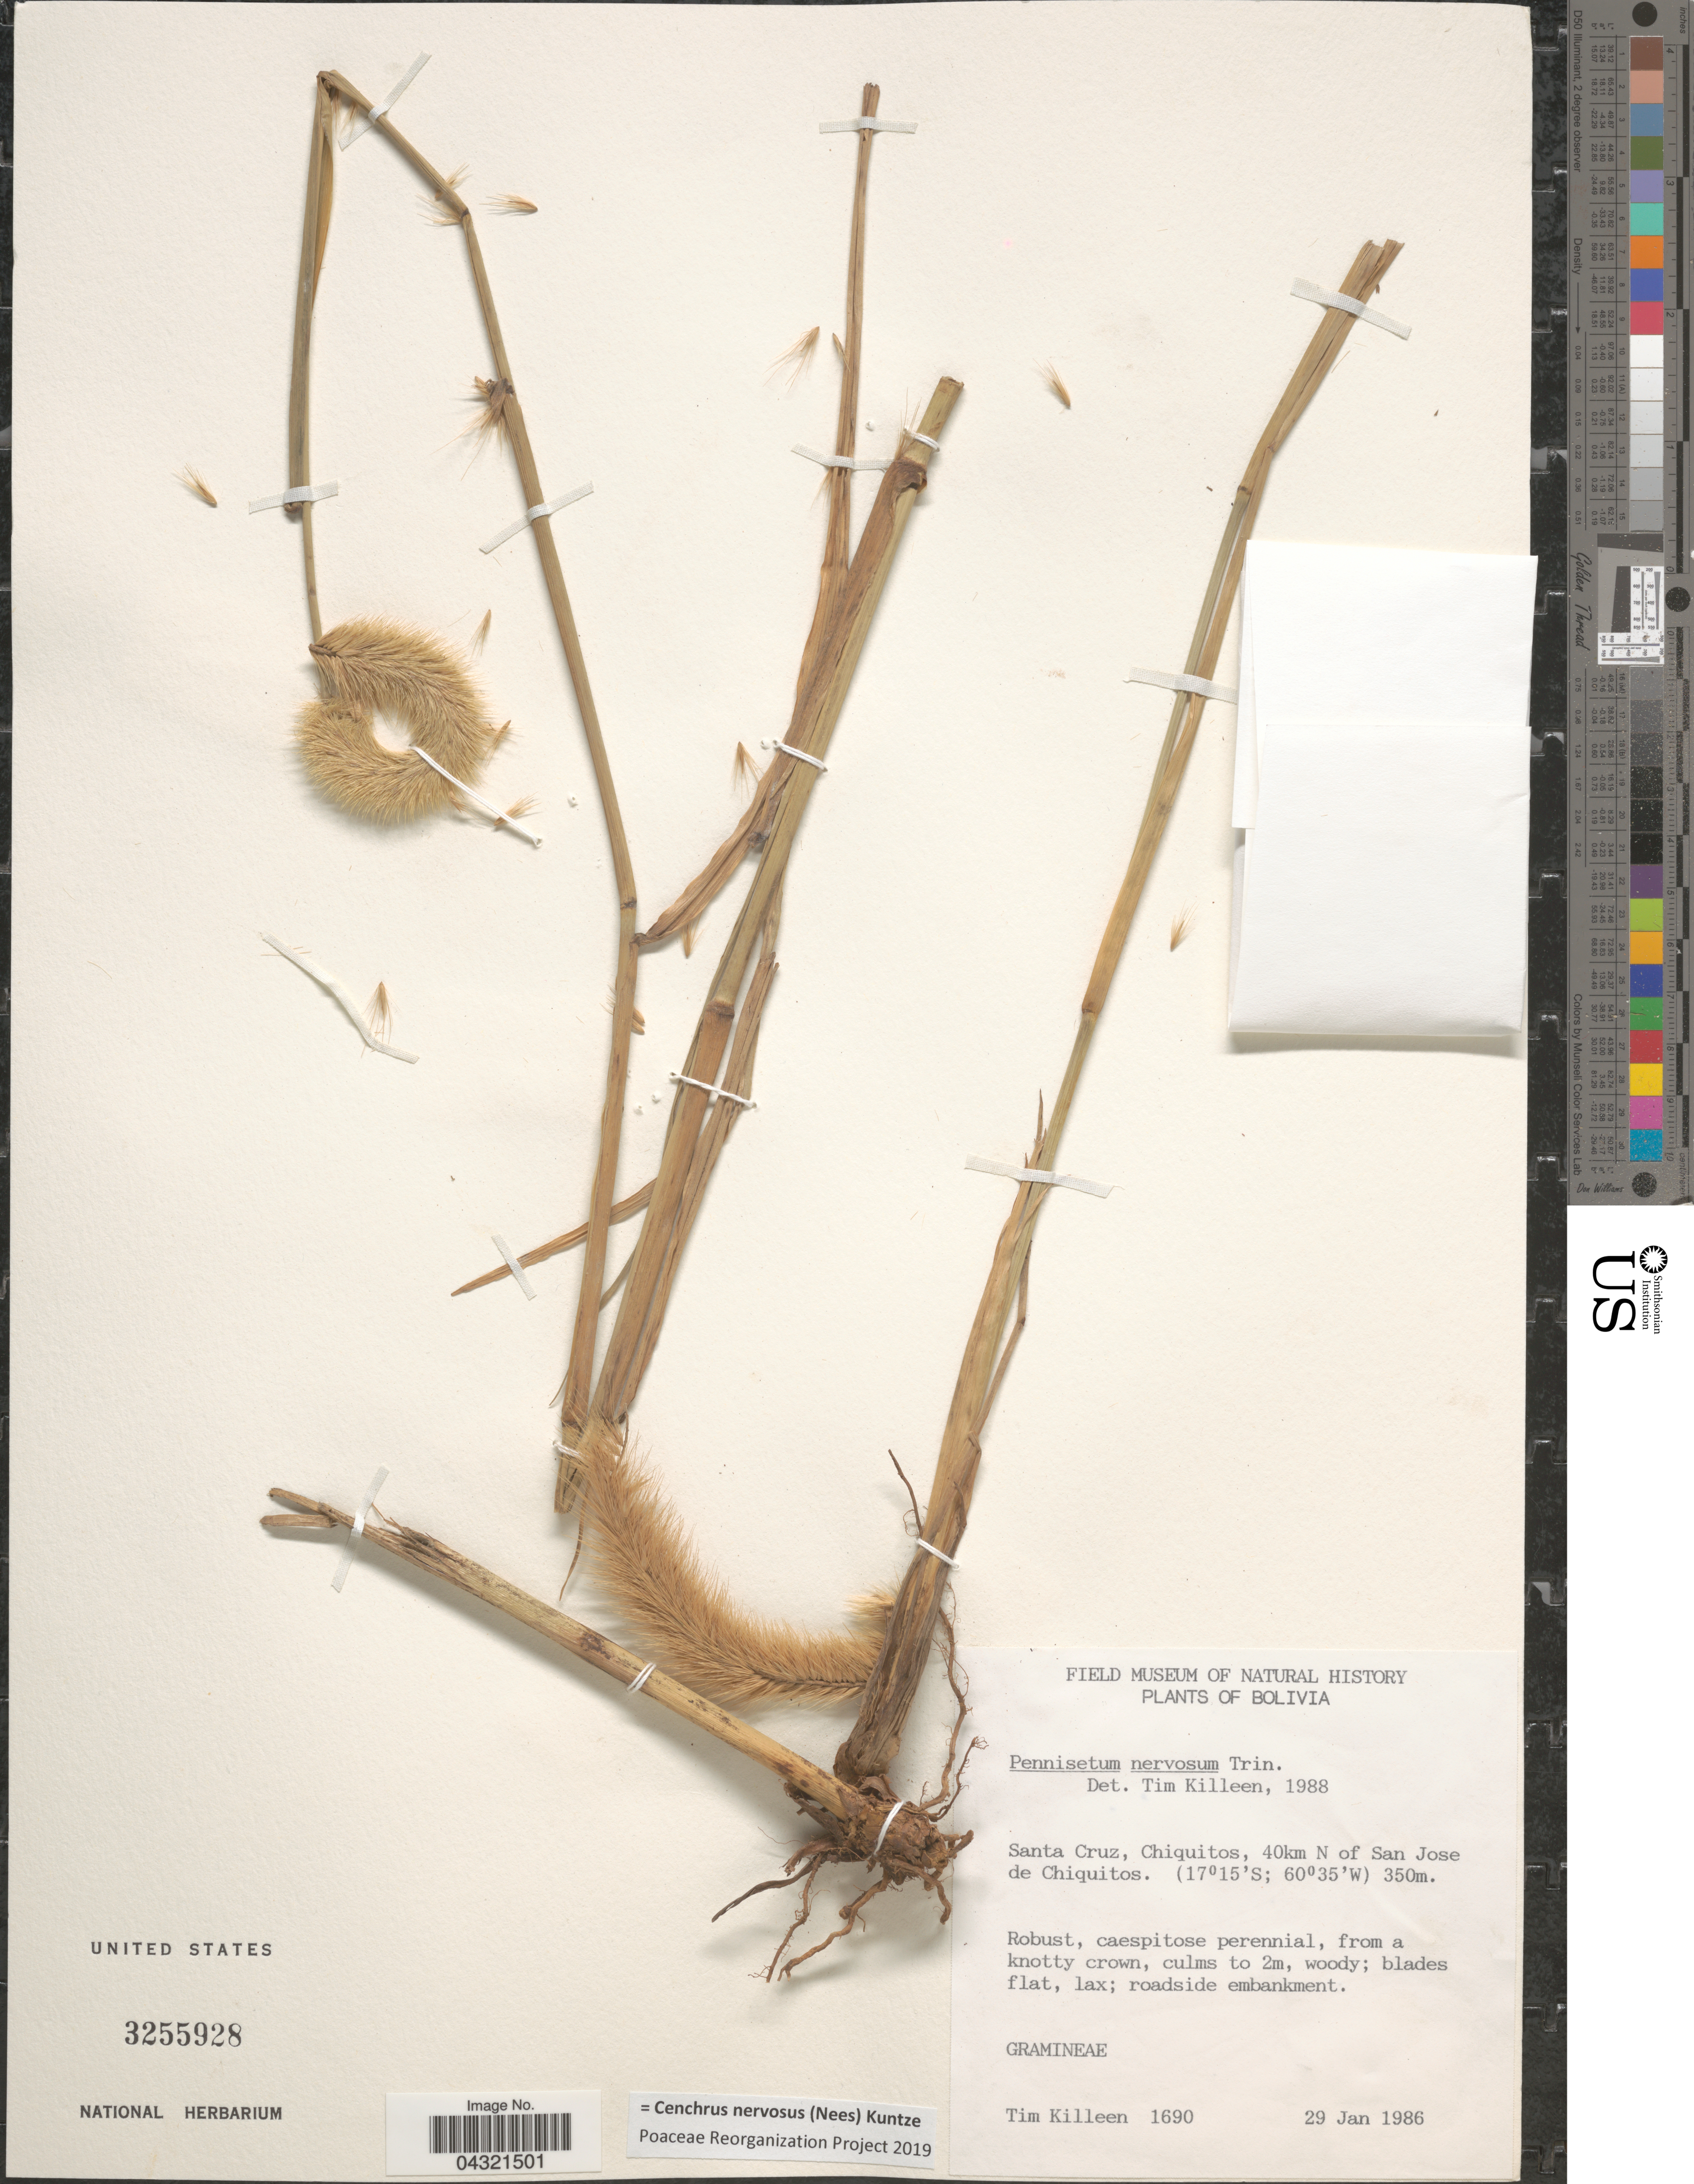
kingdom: Plantae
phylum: Tracheophyta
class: Liliopsida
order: Poales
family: Poaceae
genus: Cenchrus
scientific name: Cenchrus nervosus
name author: (Nees) Kuntze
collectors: T. J. Killeen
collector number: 1690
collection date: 1986-01-29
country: Bolivia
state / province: Santa Cruz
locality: Chiquitos, 40km N of San Jose de Chiquitos.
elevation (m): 350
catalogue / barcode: US 3255928